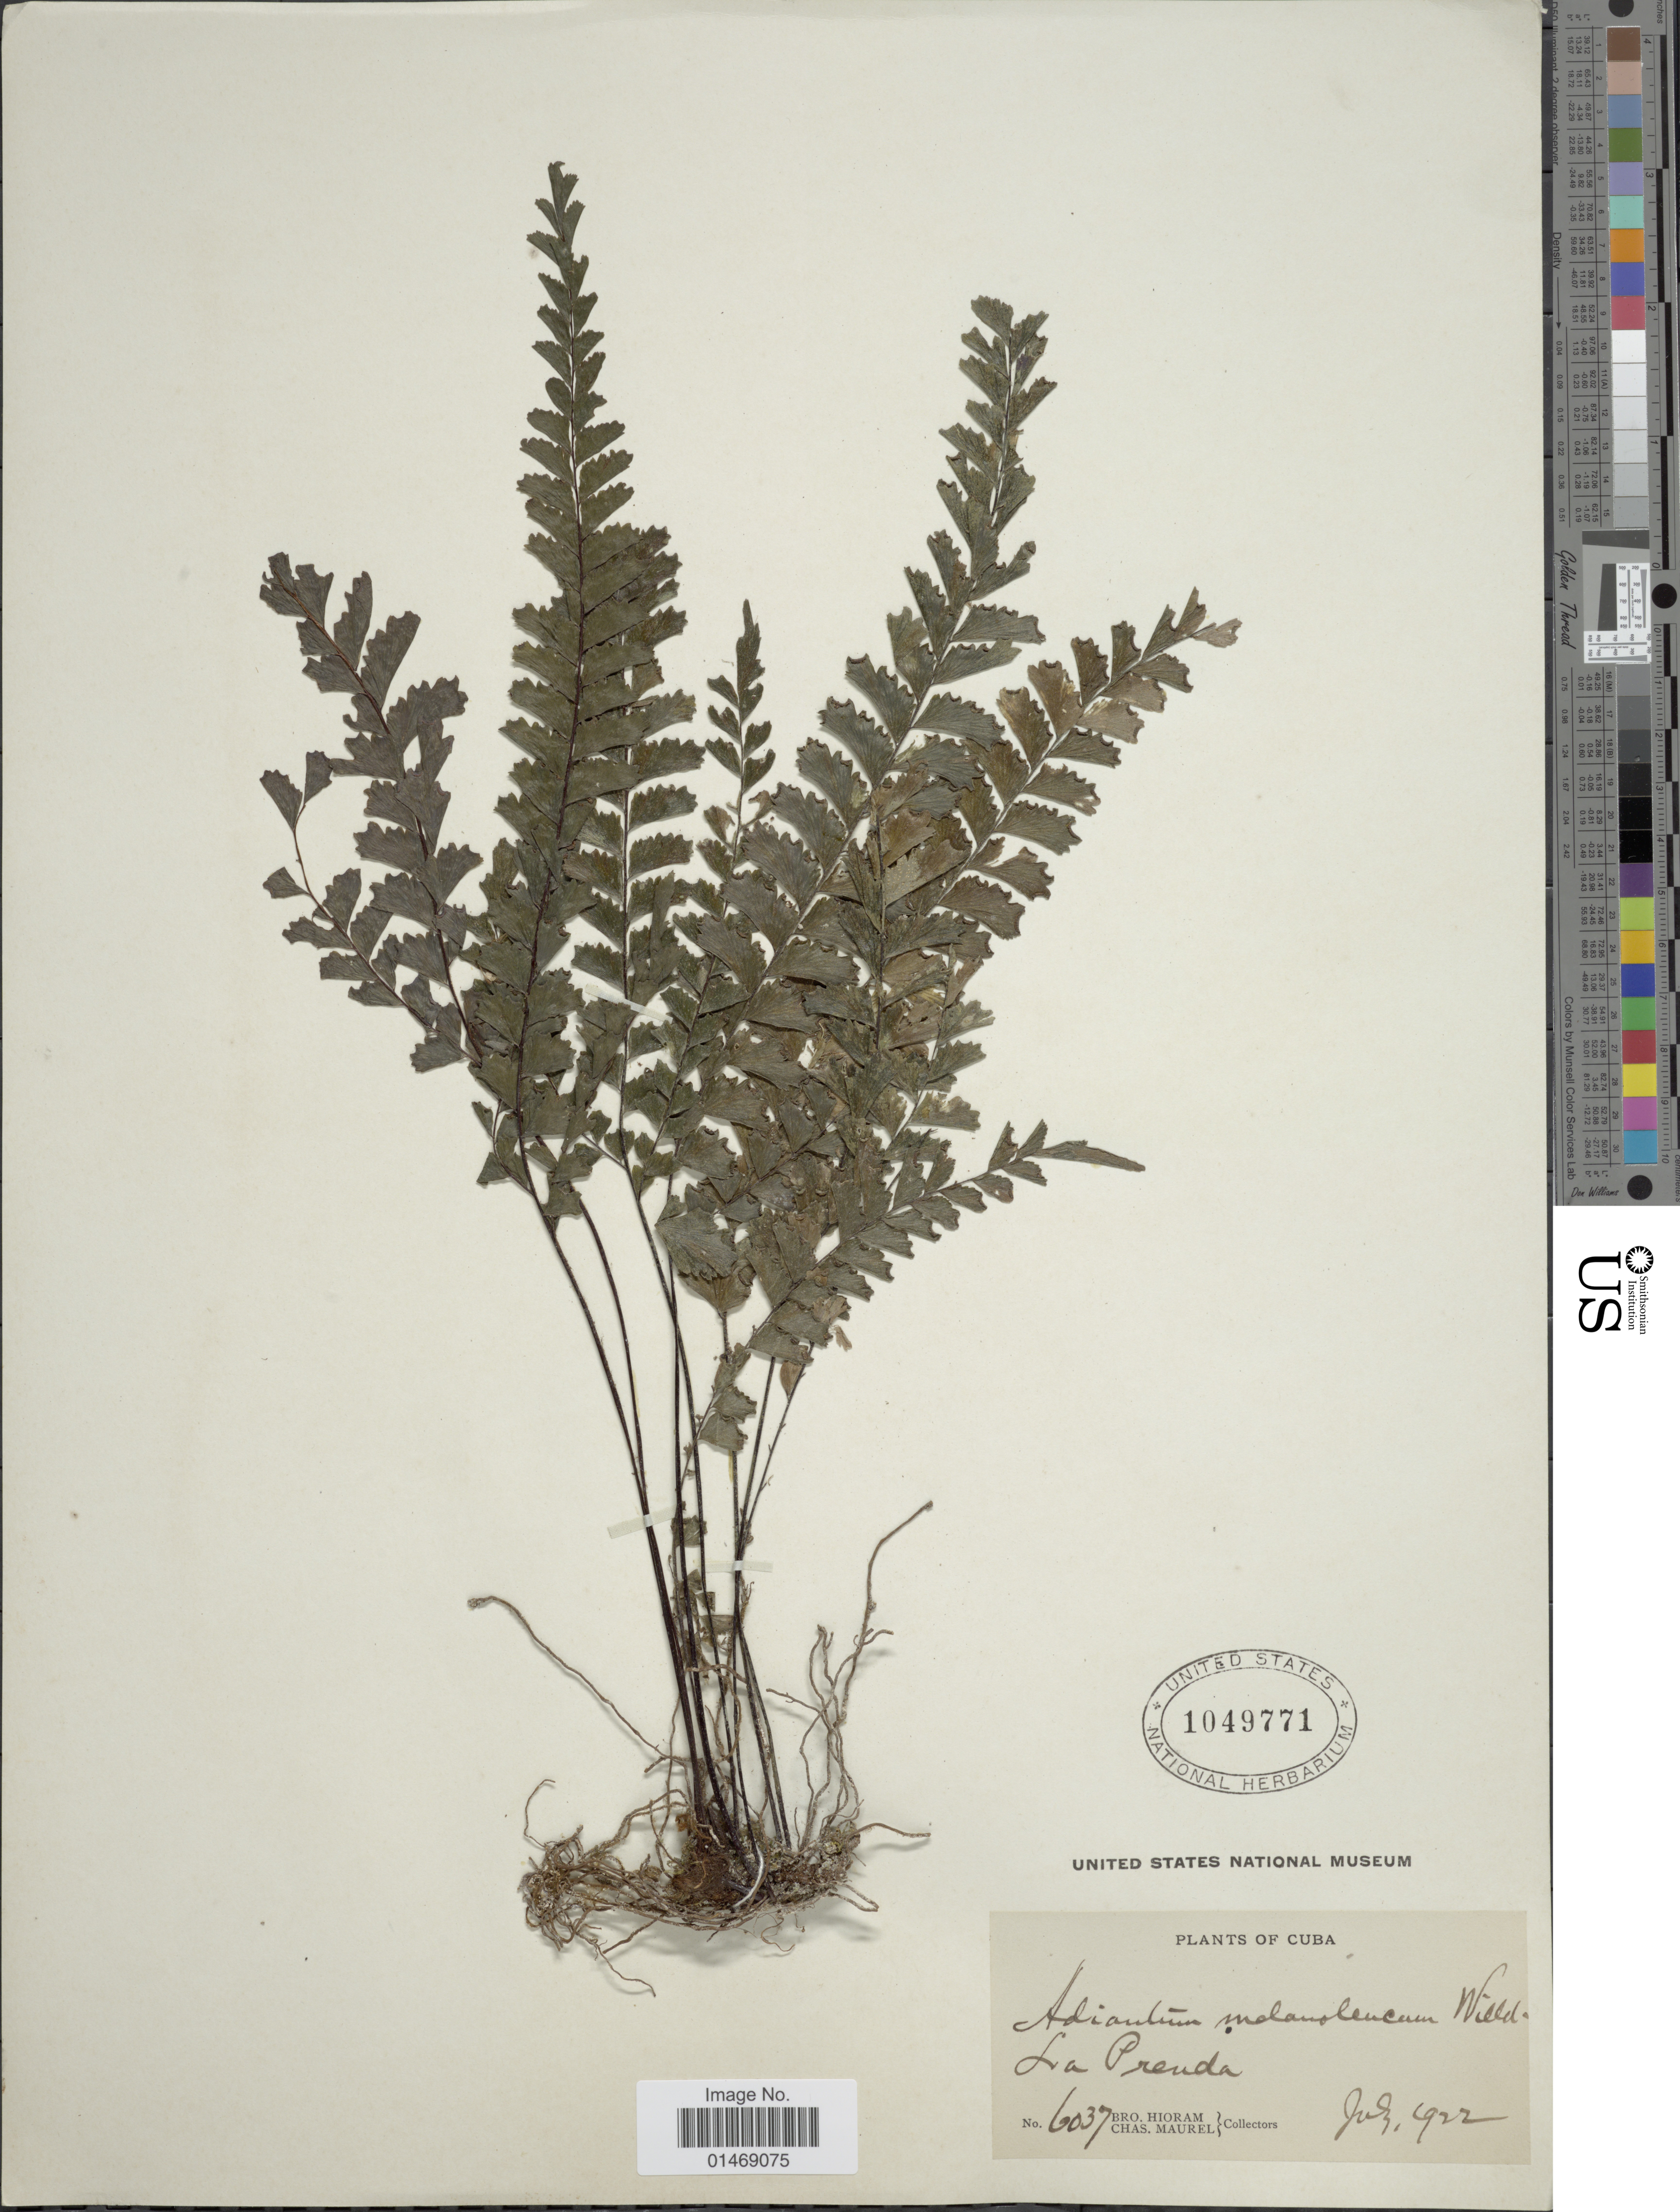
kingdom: Plantae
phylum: Tracheophyta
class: Polypodiopsida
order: Polypodiales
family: Pteridaceae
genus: Adiantum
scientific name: Adiantum melanoleucum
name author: Willd.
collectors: Bro. Hioram & C. Maurel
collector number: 6037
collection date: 1922-07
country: Cuba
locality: La Prenda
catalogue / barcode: US 1049771